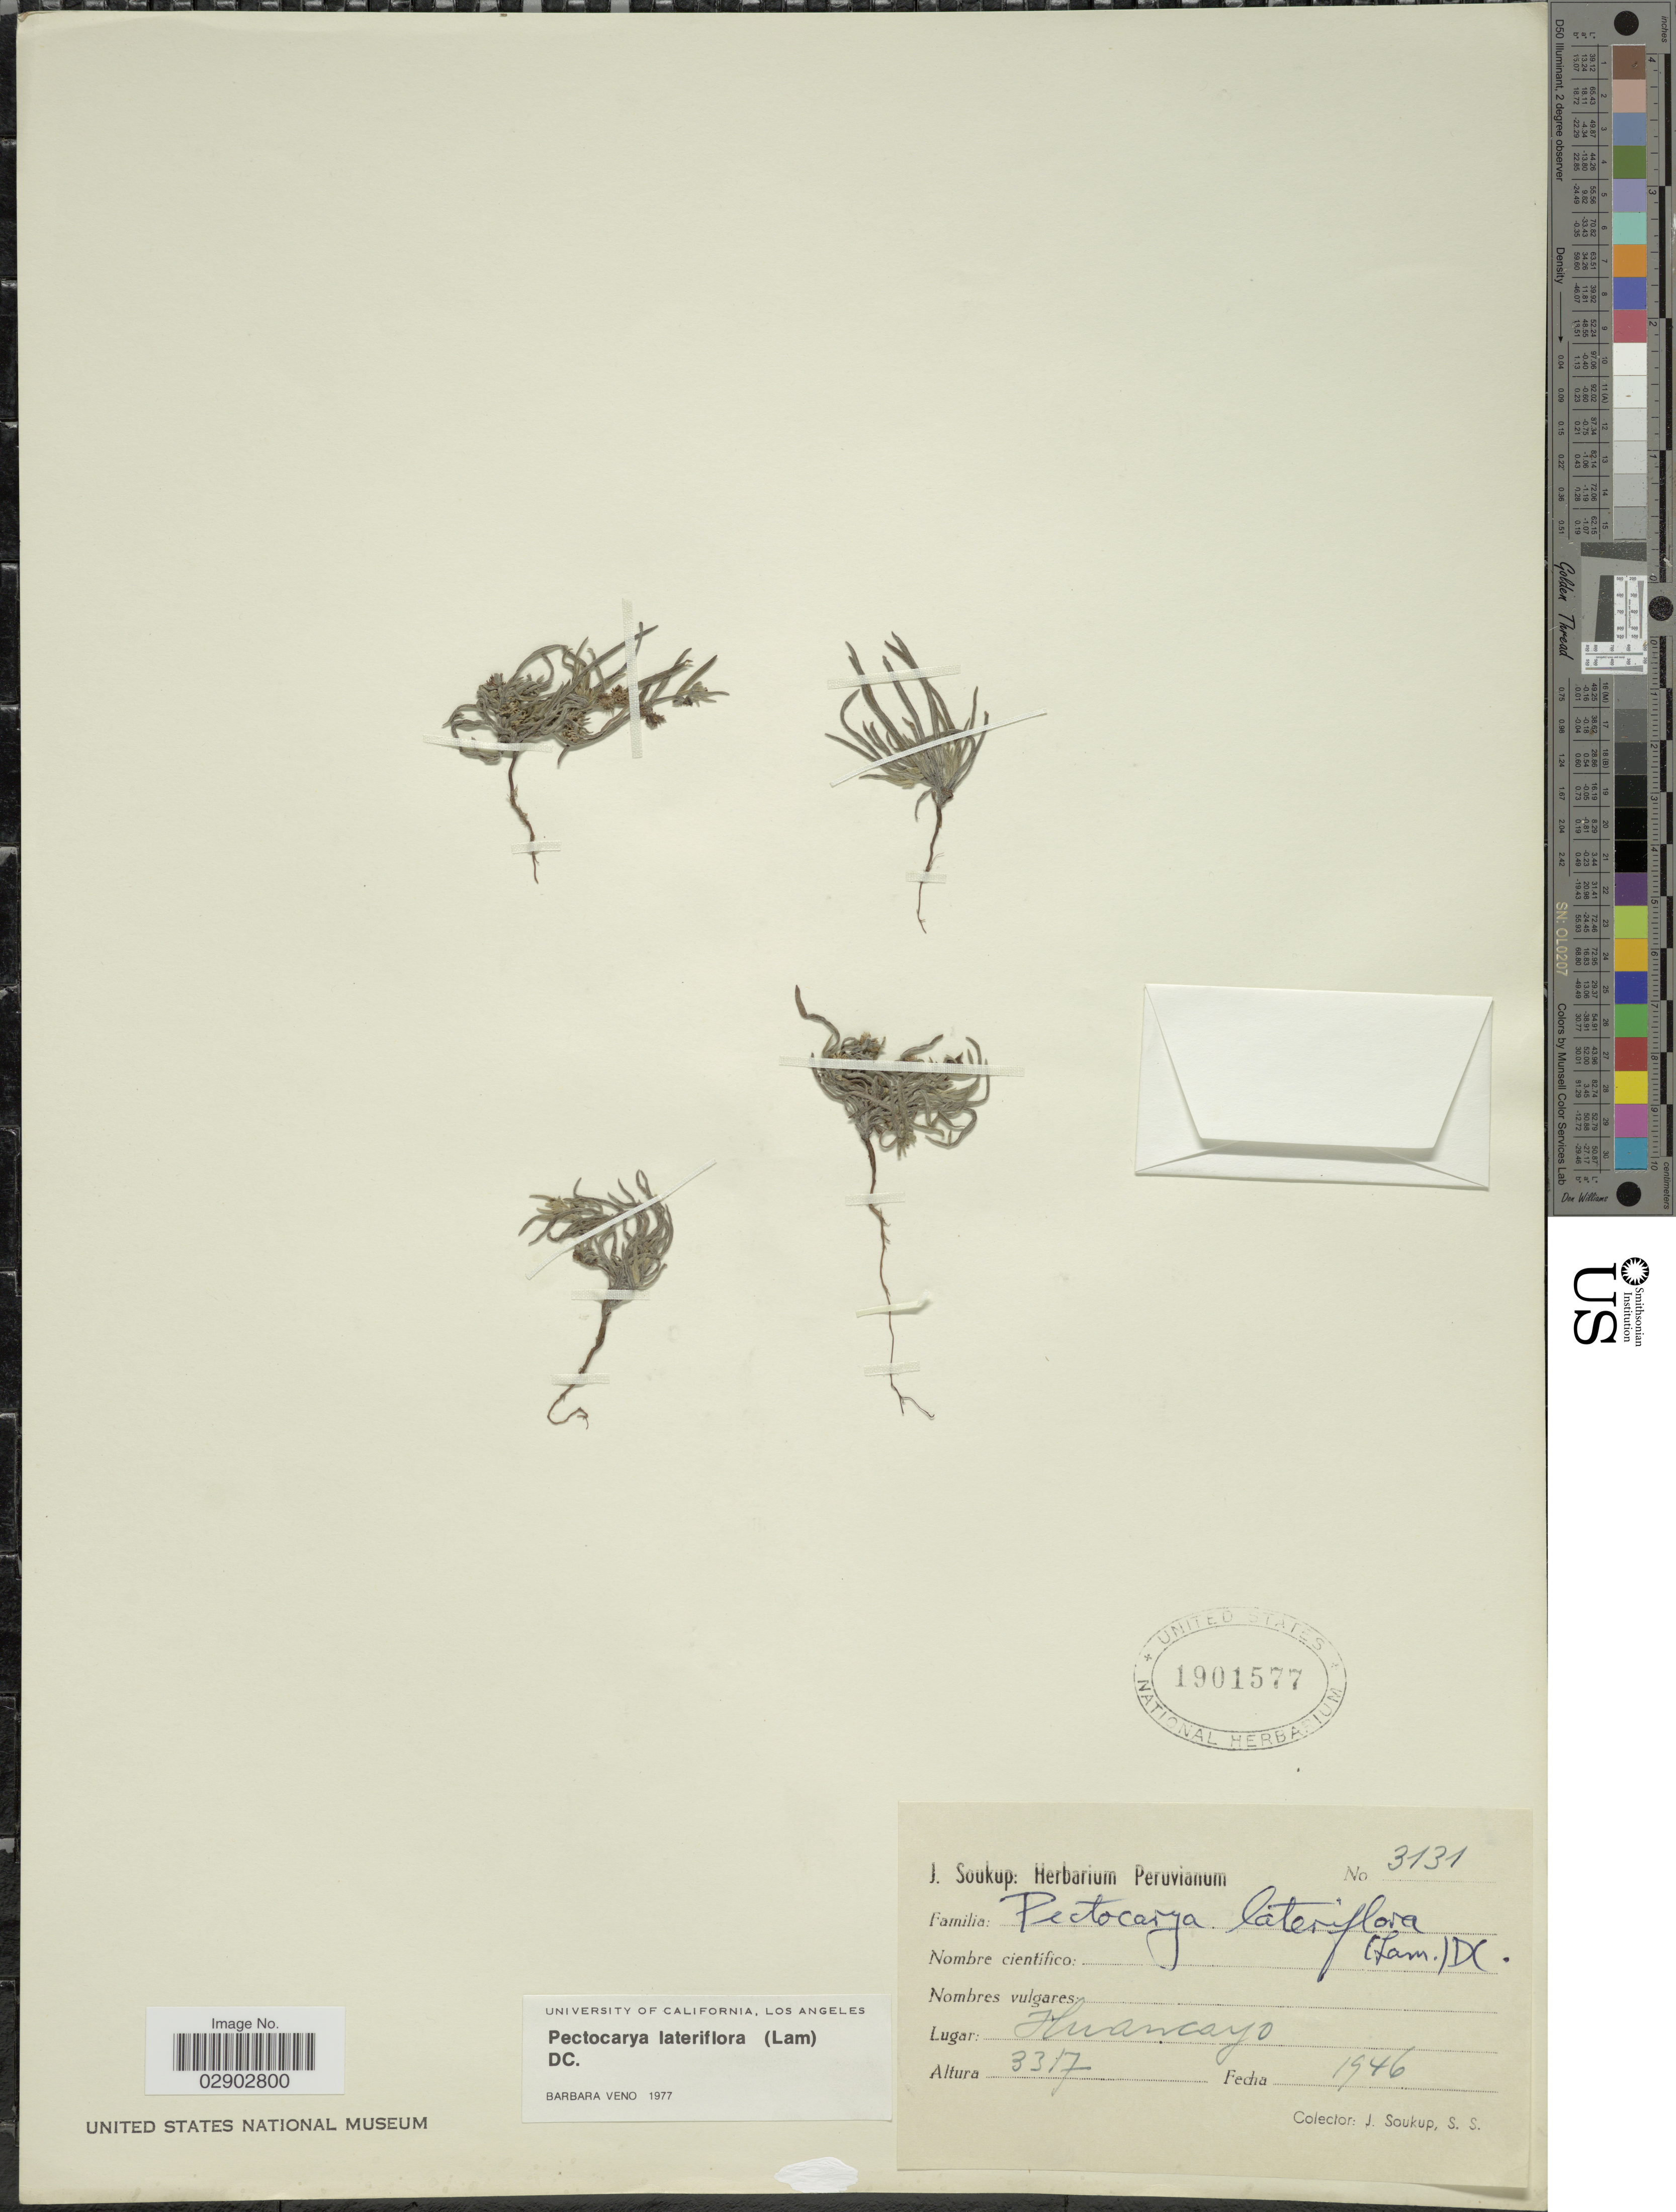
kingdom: Plantae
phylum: Tracheophyta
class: Magnoliopsida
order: Boraginales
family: Boraginaceae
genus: Pectocarya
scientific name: Pectocarya linearis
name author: (Ruiz & Pav.) DC.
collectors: J. Soukup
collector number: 3131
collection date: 1946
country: Peru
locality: Huancayo.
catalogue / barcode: US 1901577